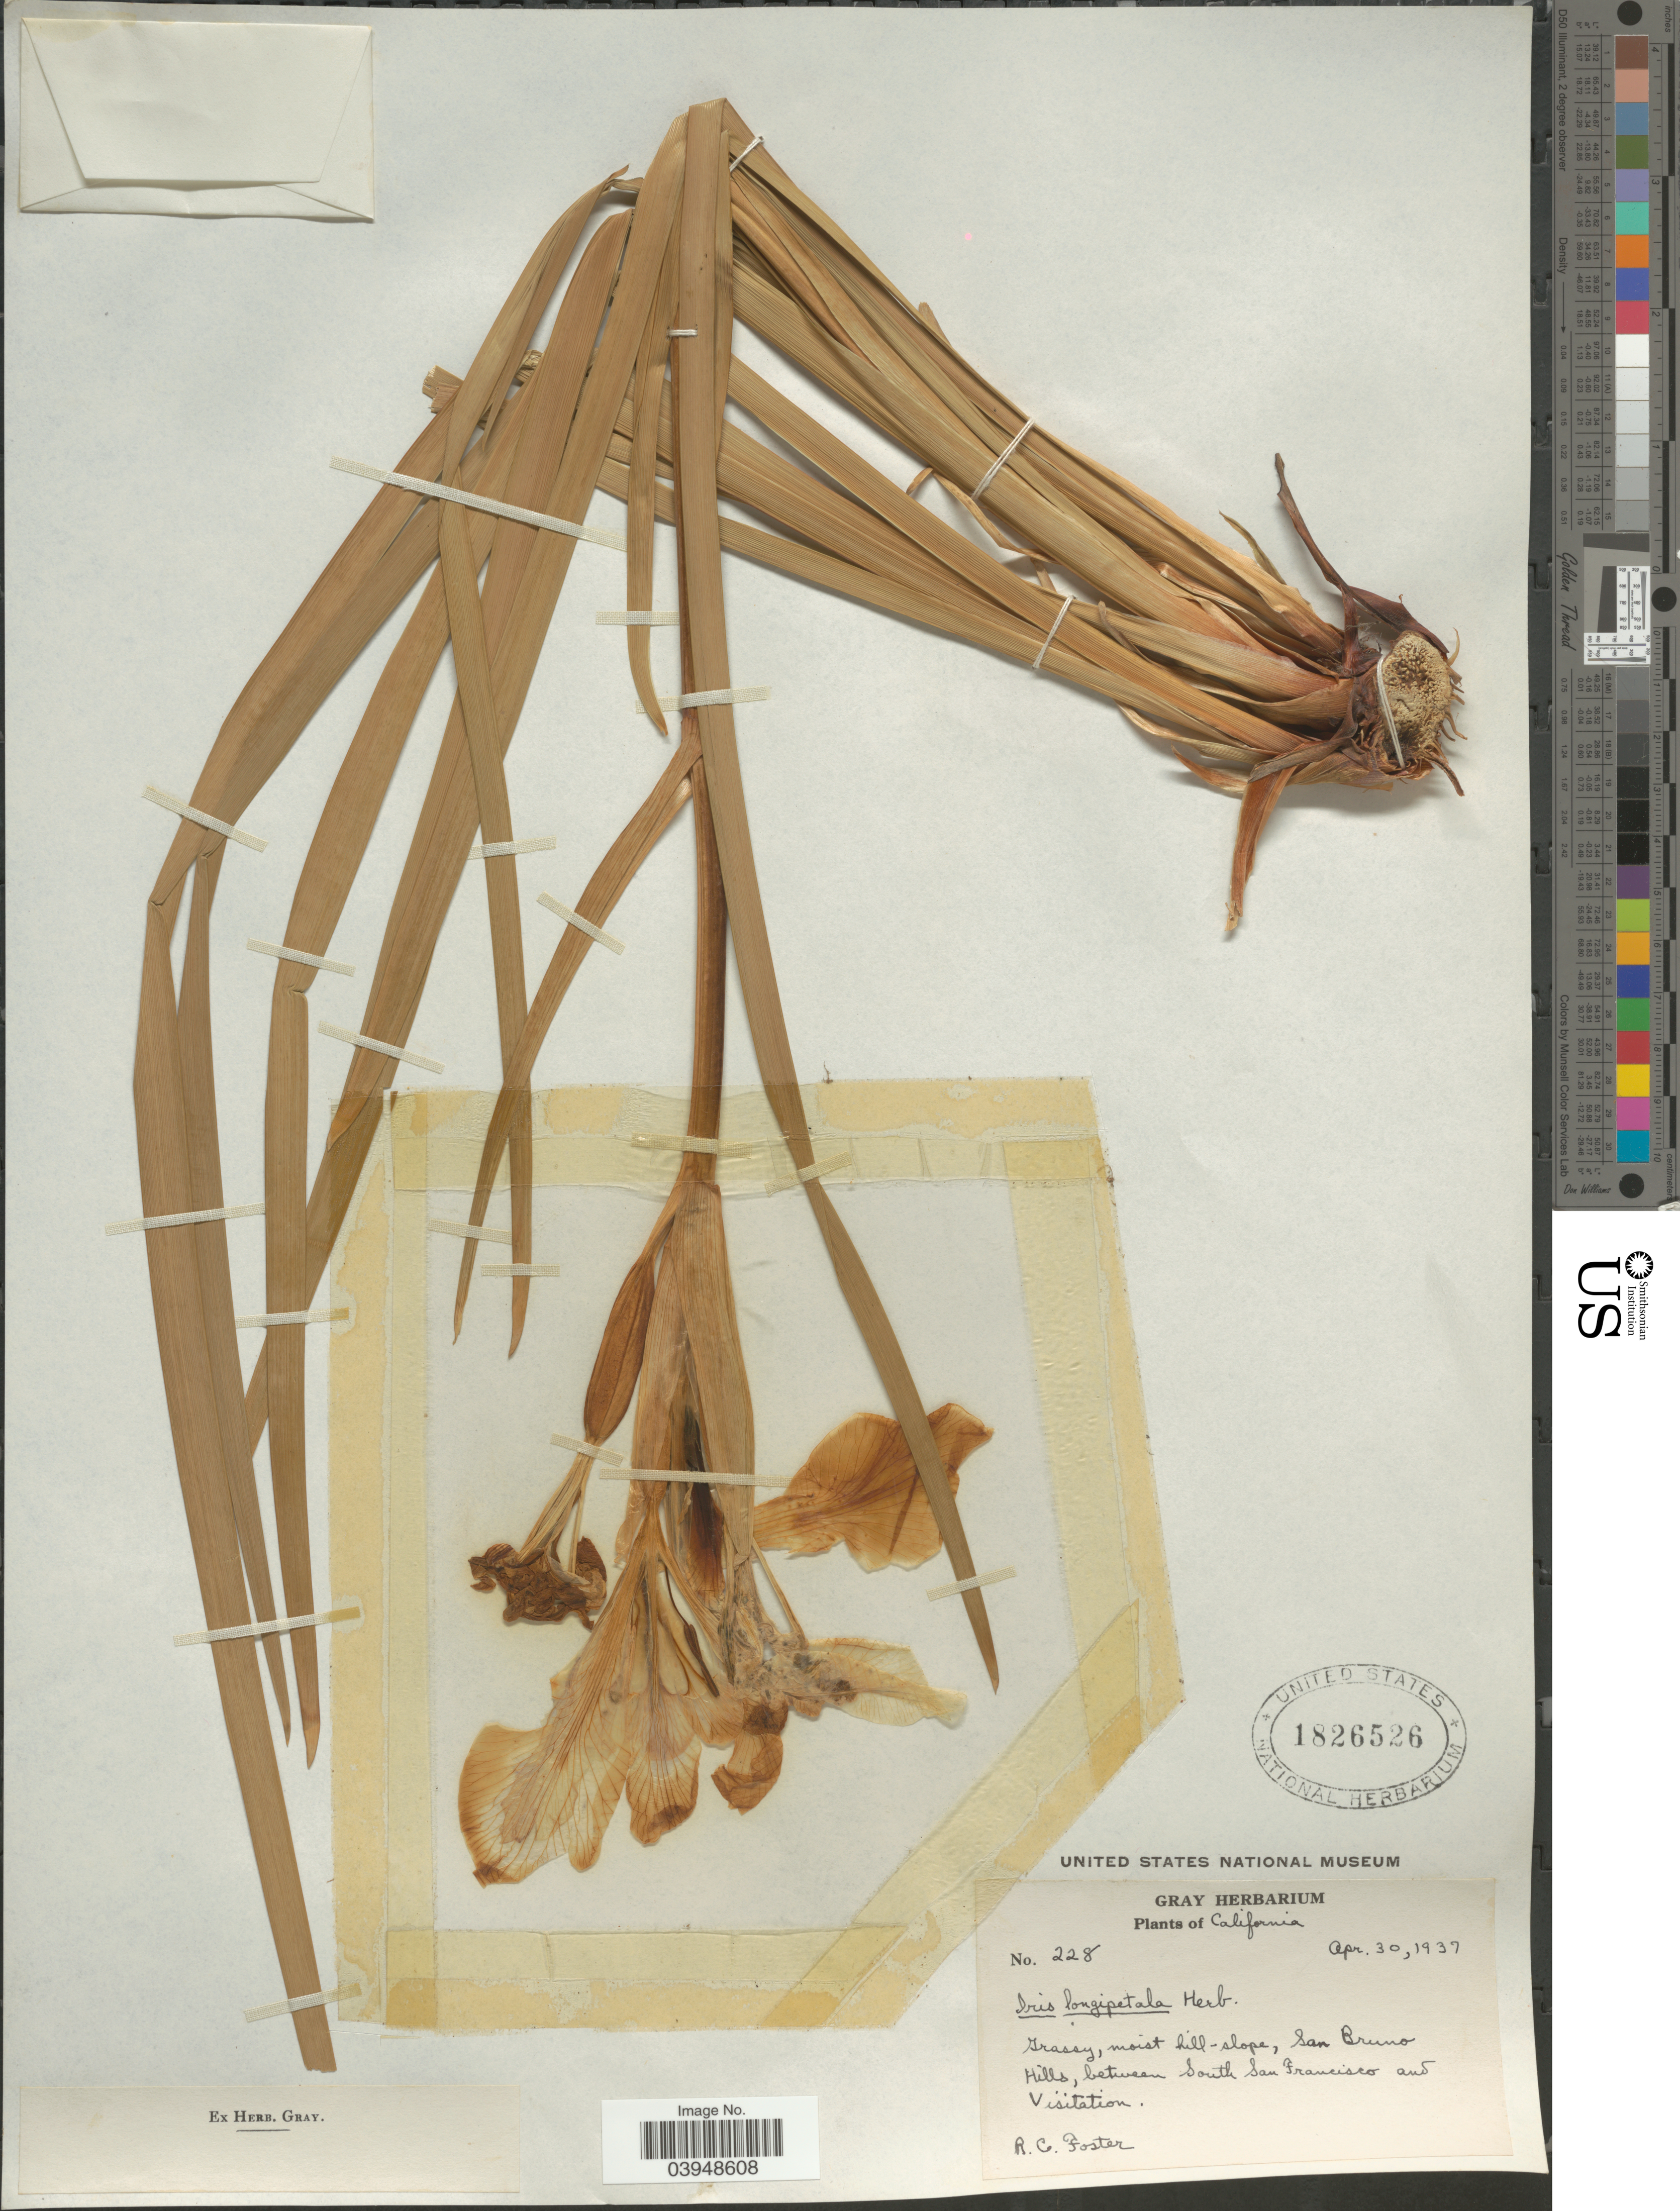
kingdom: Plantae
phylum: Tracheophyta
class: Liliopsida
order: Asparagales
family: Iridaceae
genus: Iris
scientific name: Iris longipetala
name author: Herb.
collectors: R. C. Foster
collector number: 228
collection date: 1937-04-30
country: United States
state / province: California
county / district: San Francisco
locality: San Bruno Hills, between South San Francisco and Visitation.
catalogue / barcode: US 1826526